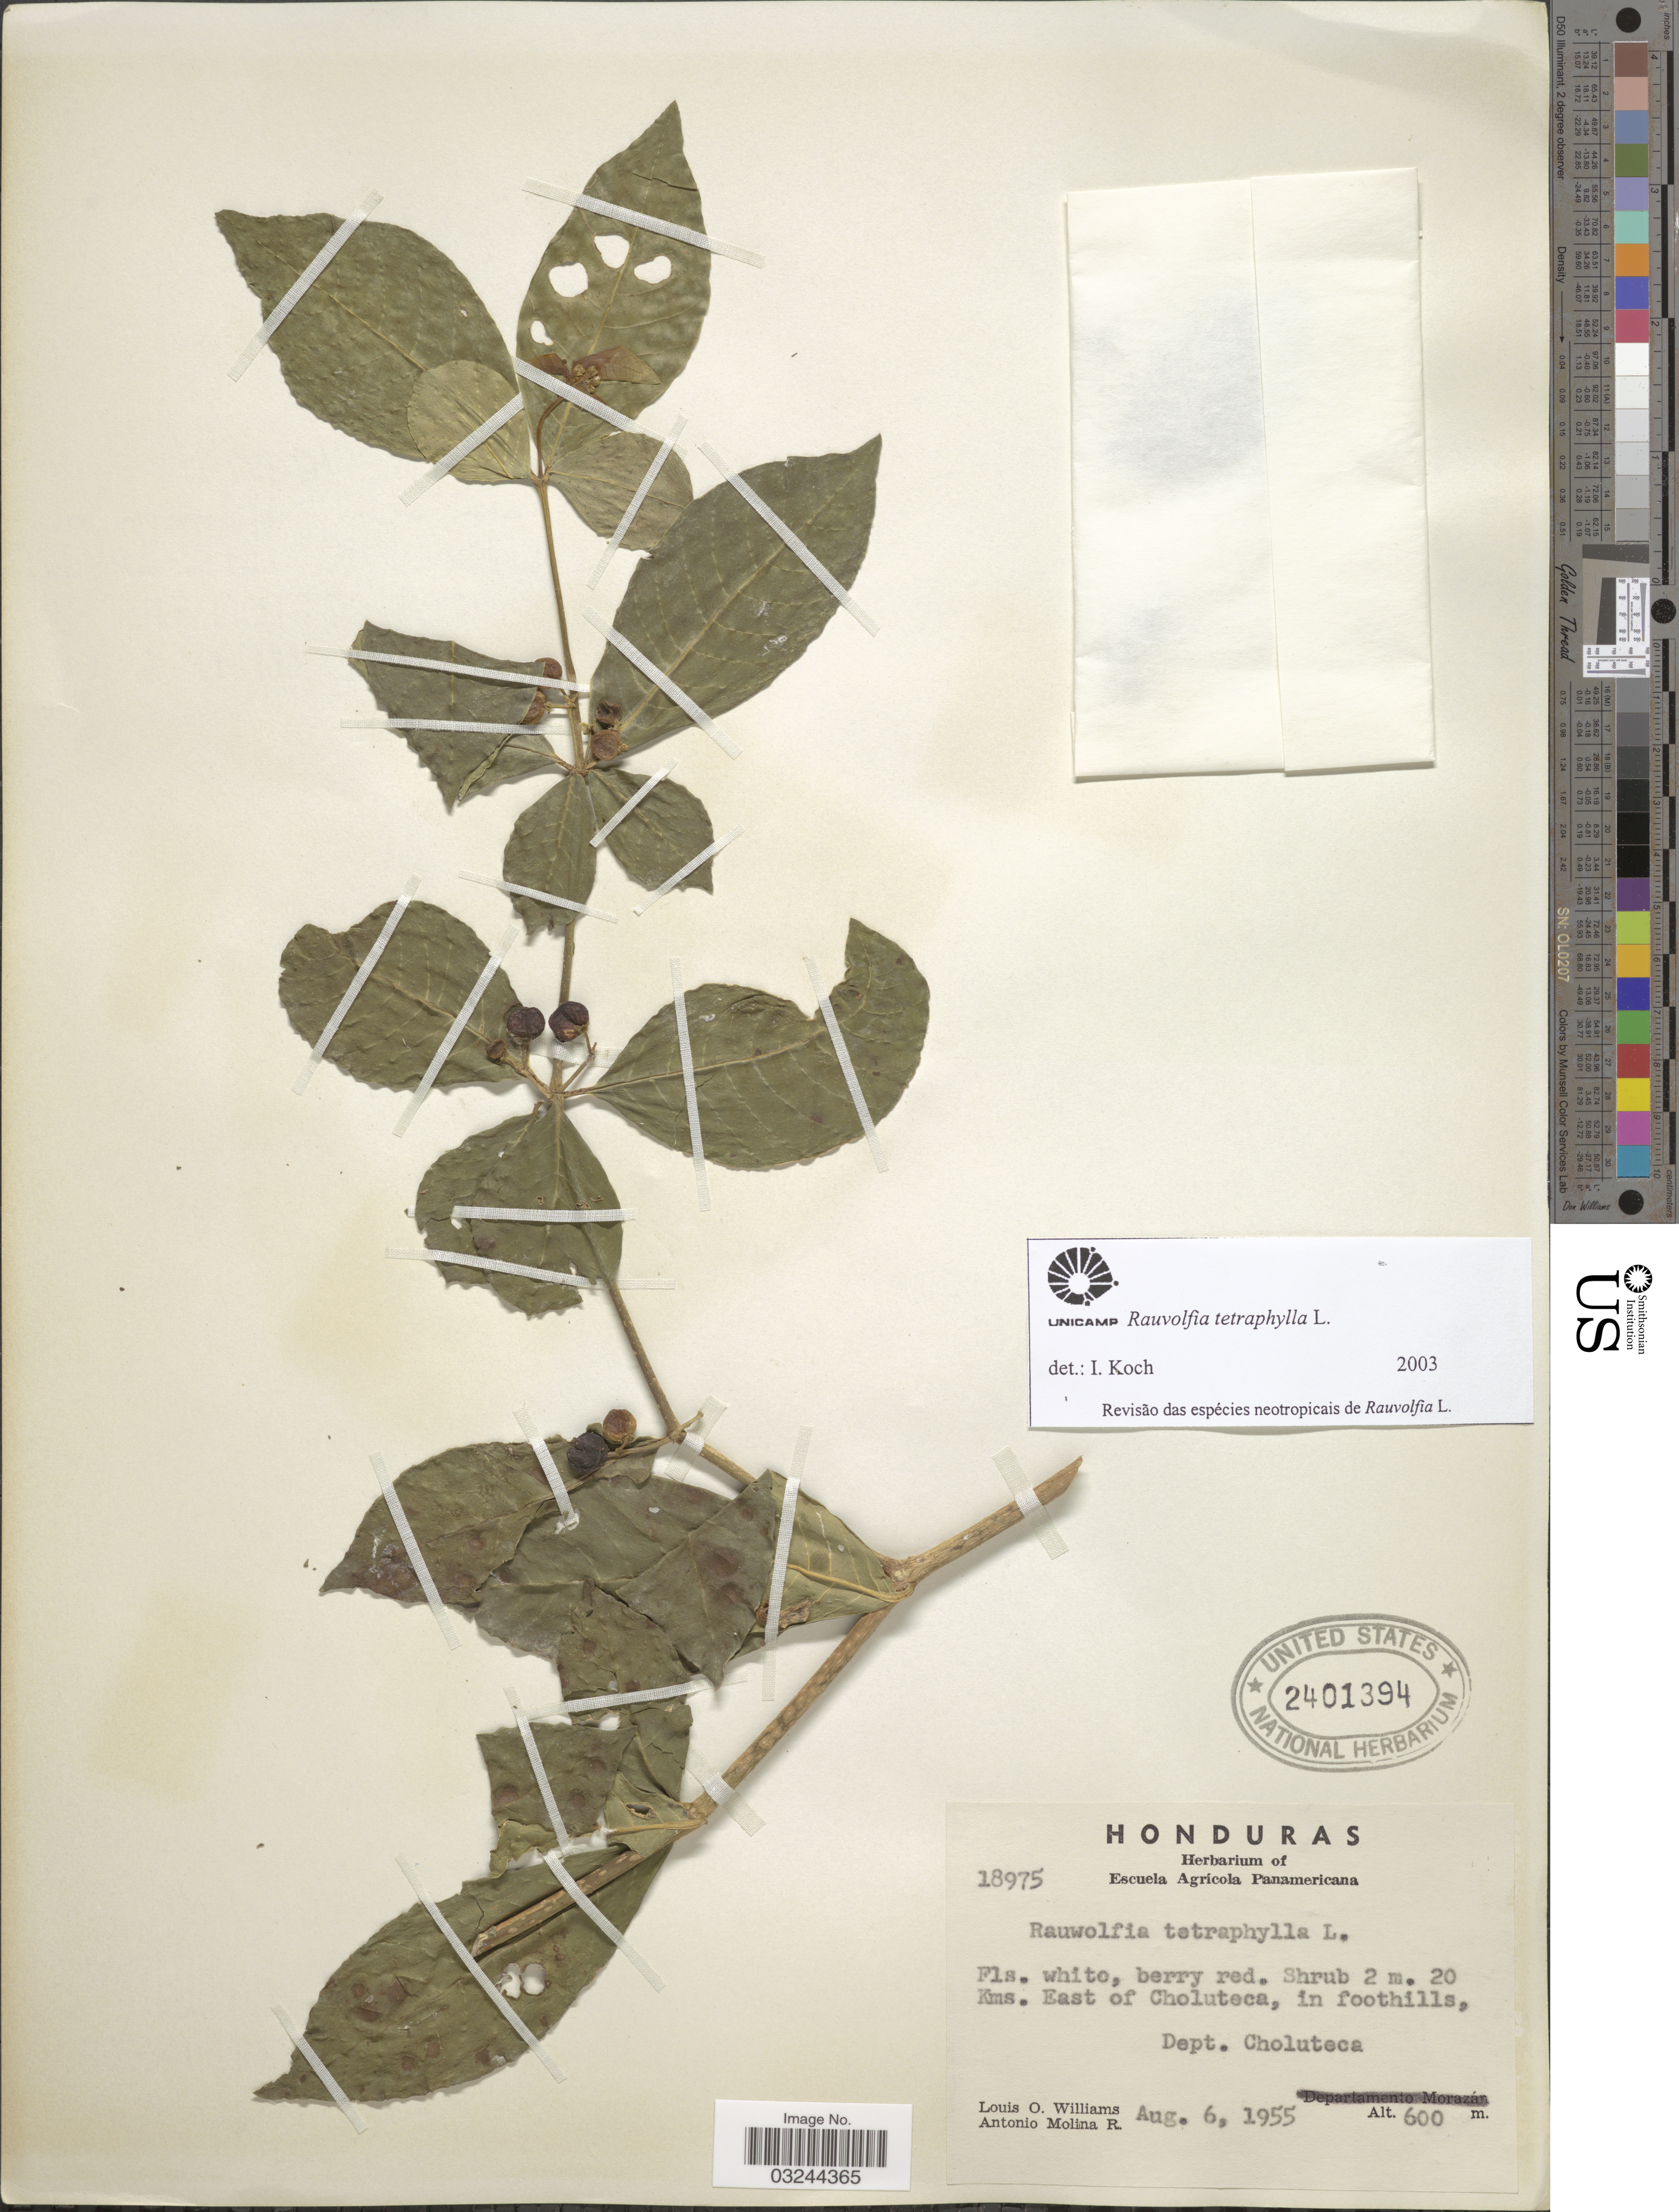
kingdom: Plantae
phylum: Tracheophyta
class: Magnoliopsida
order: Gentianales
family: Apocynaceae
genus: Rauvolfia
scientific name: Rauvolfia tetraphylla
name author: L.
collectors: L. O. Williams & A. Molina R.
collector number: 18975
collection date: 1955-08-06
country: Honduras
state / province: Choluteca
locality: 20 Kms. East of Choluteca, in foothills, Dept. Choluteca.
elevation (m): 600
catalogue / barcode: US 2401394